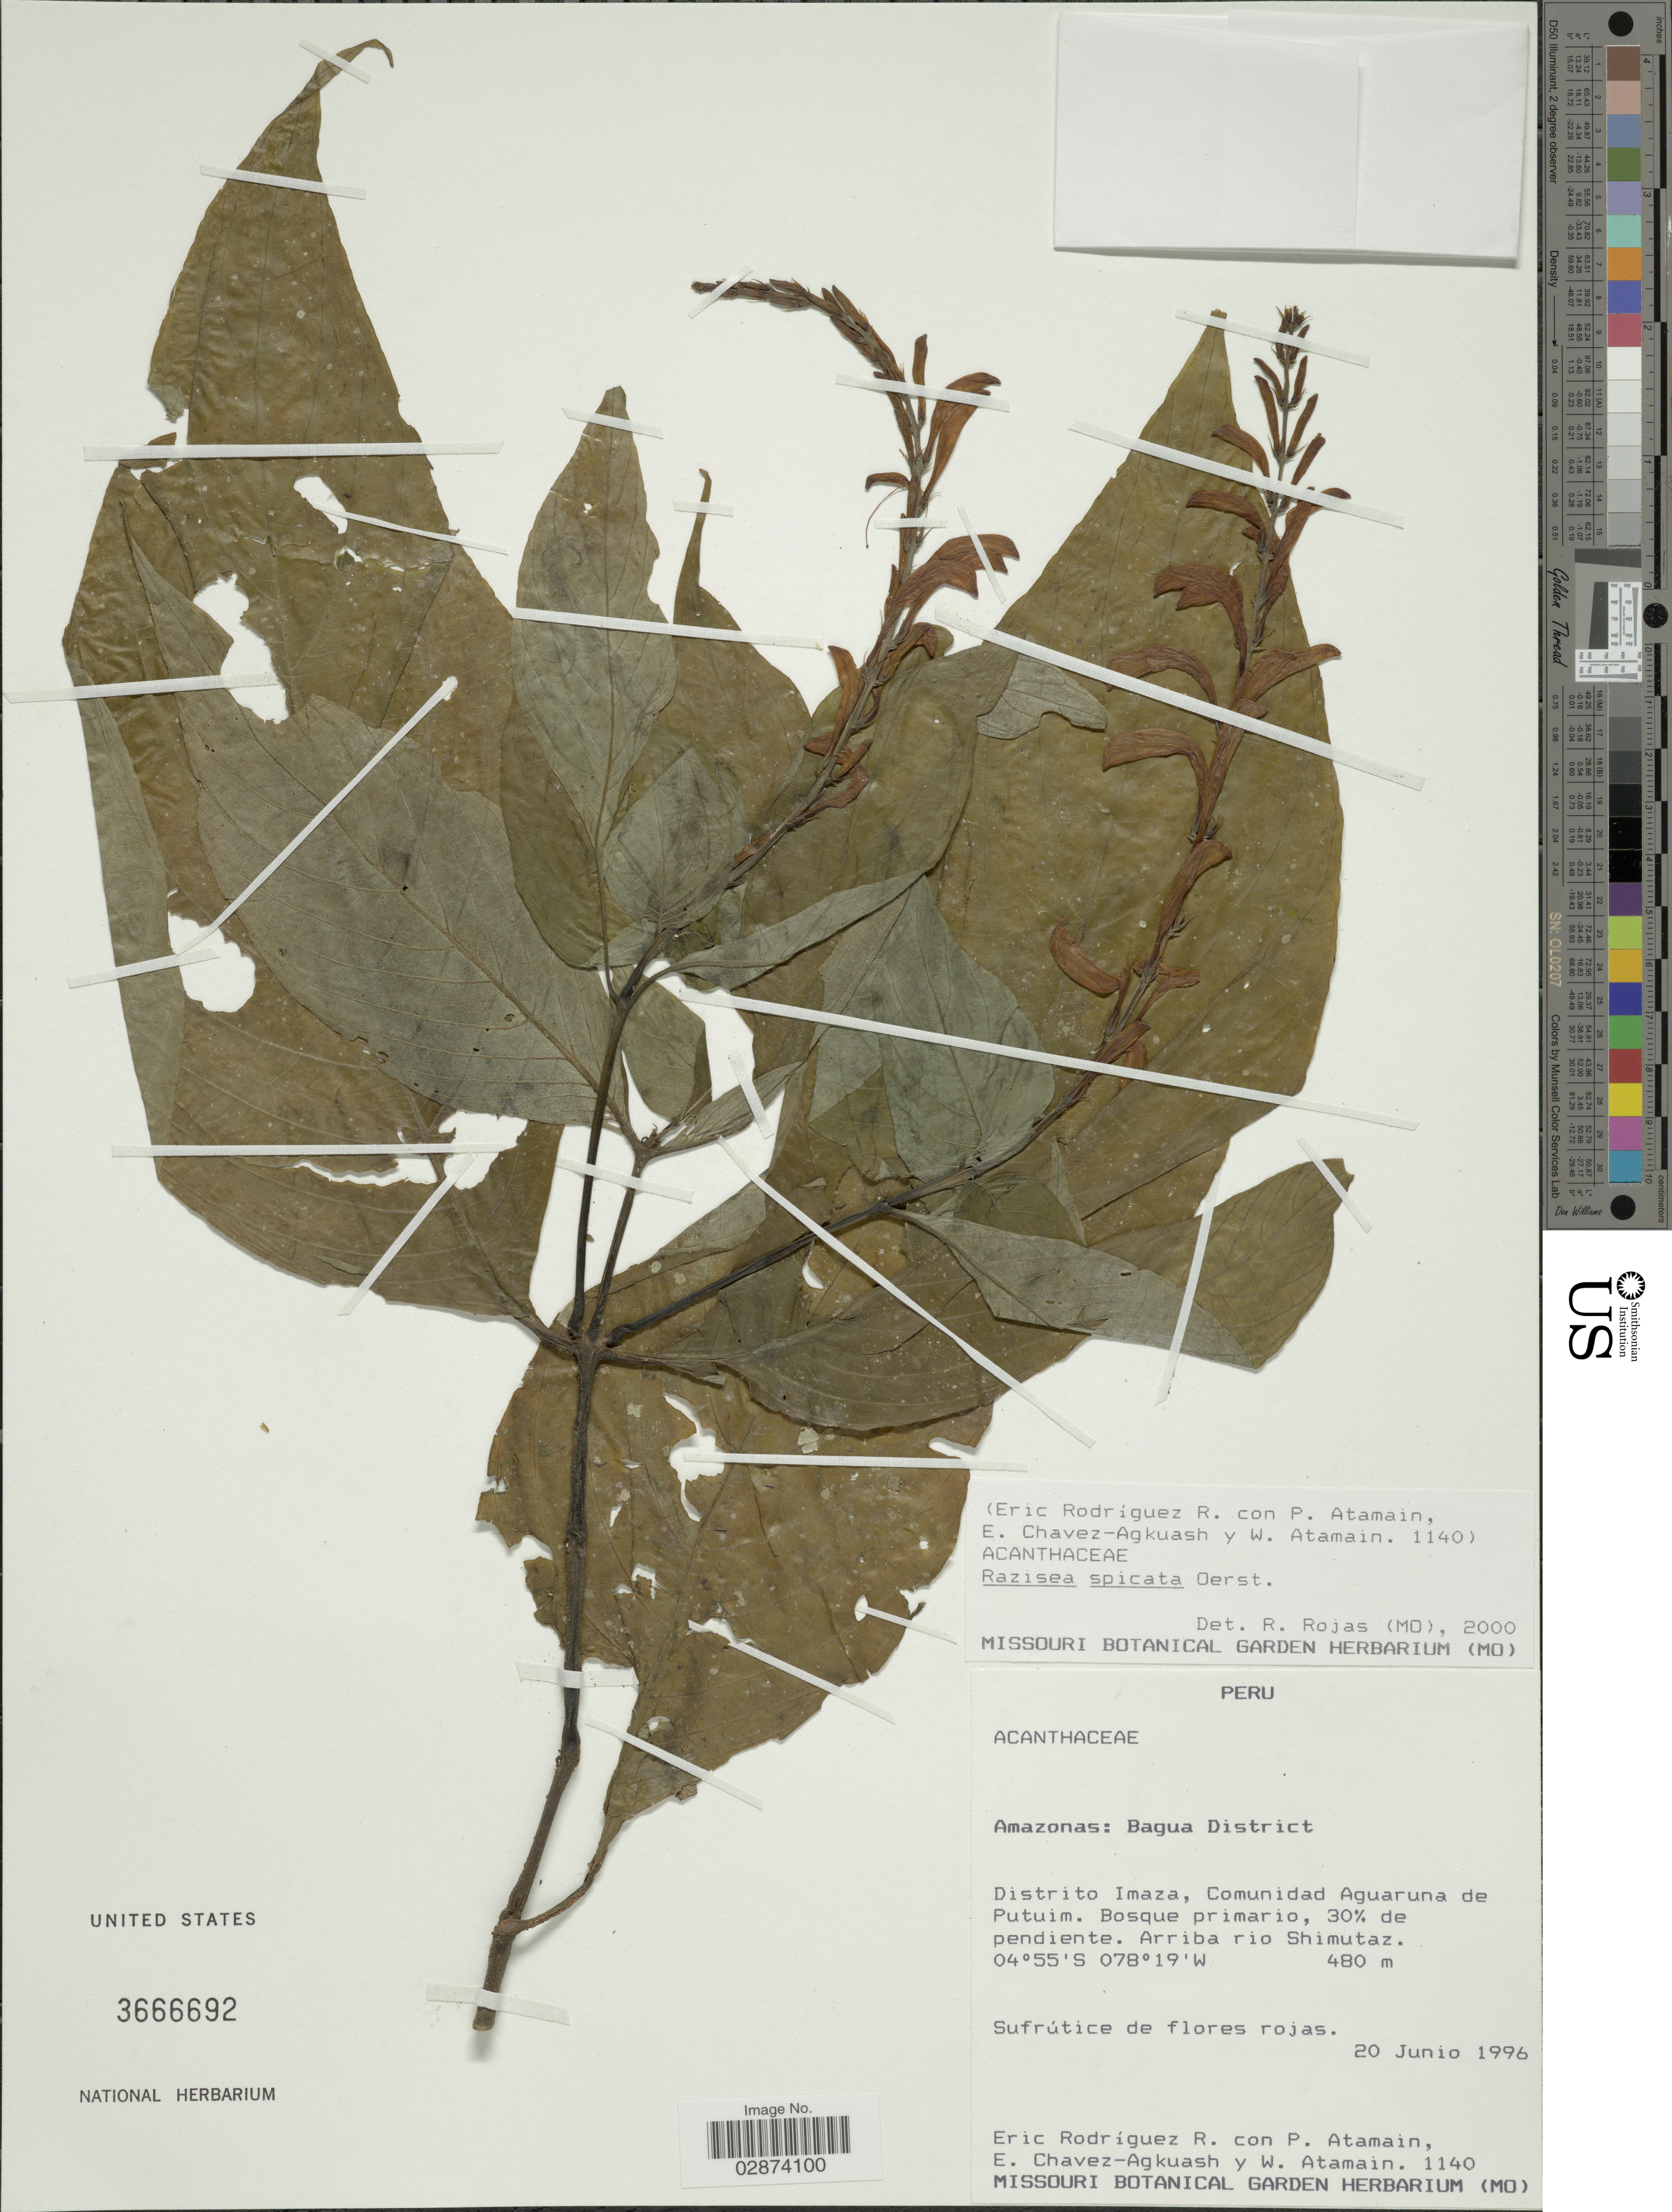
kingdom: Plantae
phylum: Tracheophyta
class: Magnoliopsida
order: Lamiales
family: Acanthaceae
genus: Razisea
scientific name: Razisea ericae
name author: Mildbr. ex Wassh.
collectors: E. Rodriquez, P. Atamain, E. Chavez-Agkuash & W. Atamain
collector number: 1140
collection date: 1996-06-20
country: Peru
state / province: Amazonas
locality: Bagua District. Distrito Imaza, Comunidad Aguaruna de Putuim.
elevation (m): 480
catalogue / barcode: US 3666692